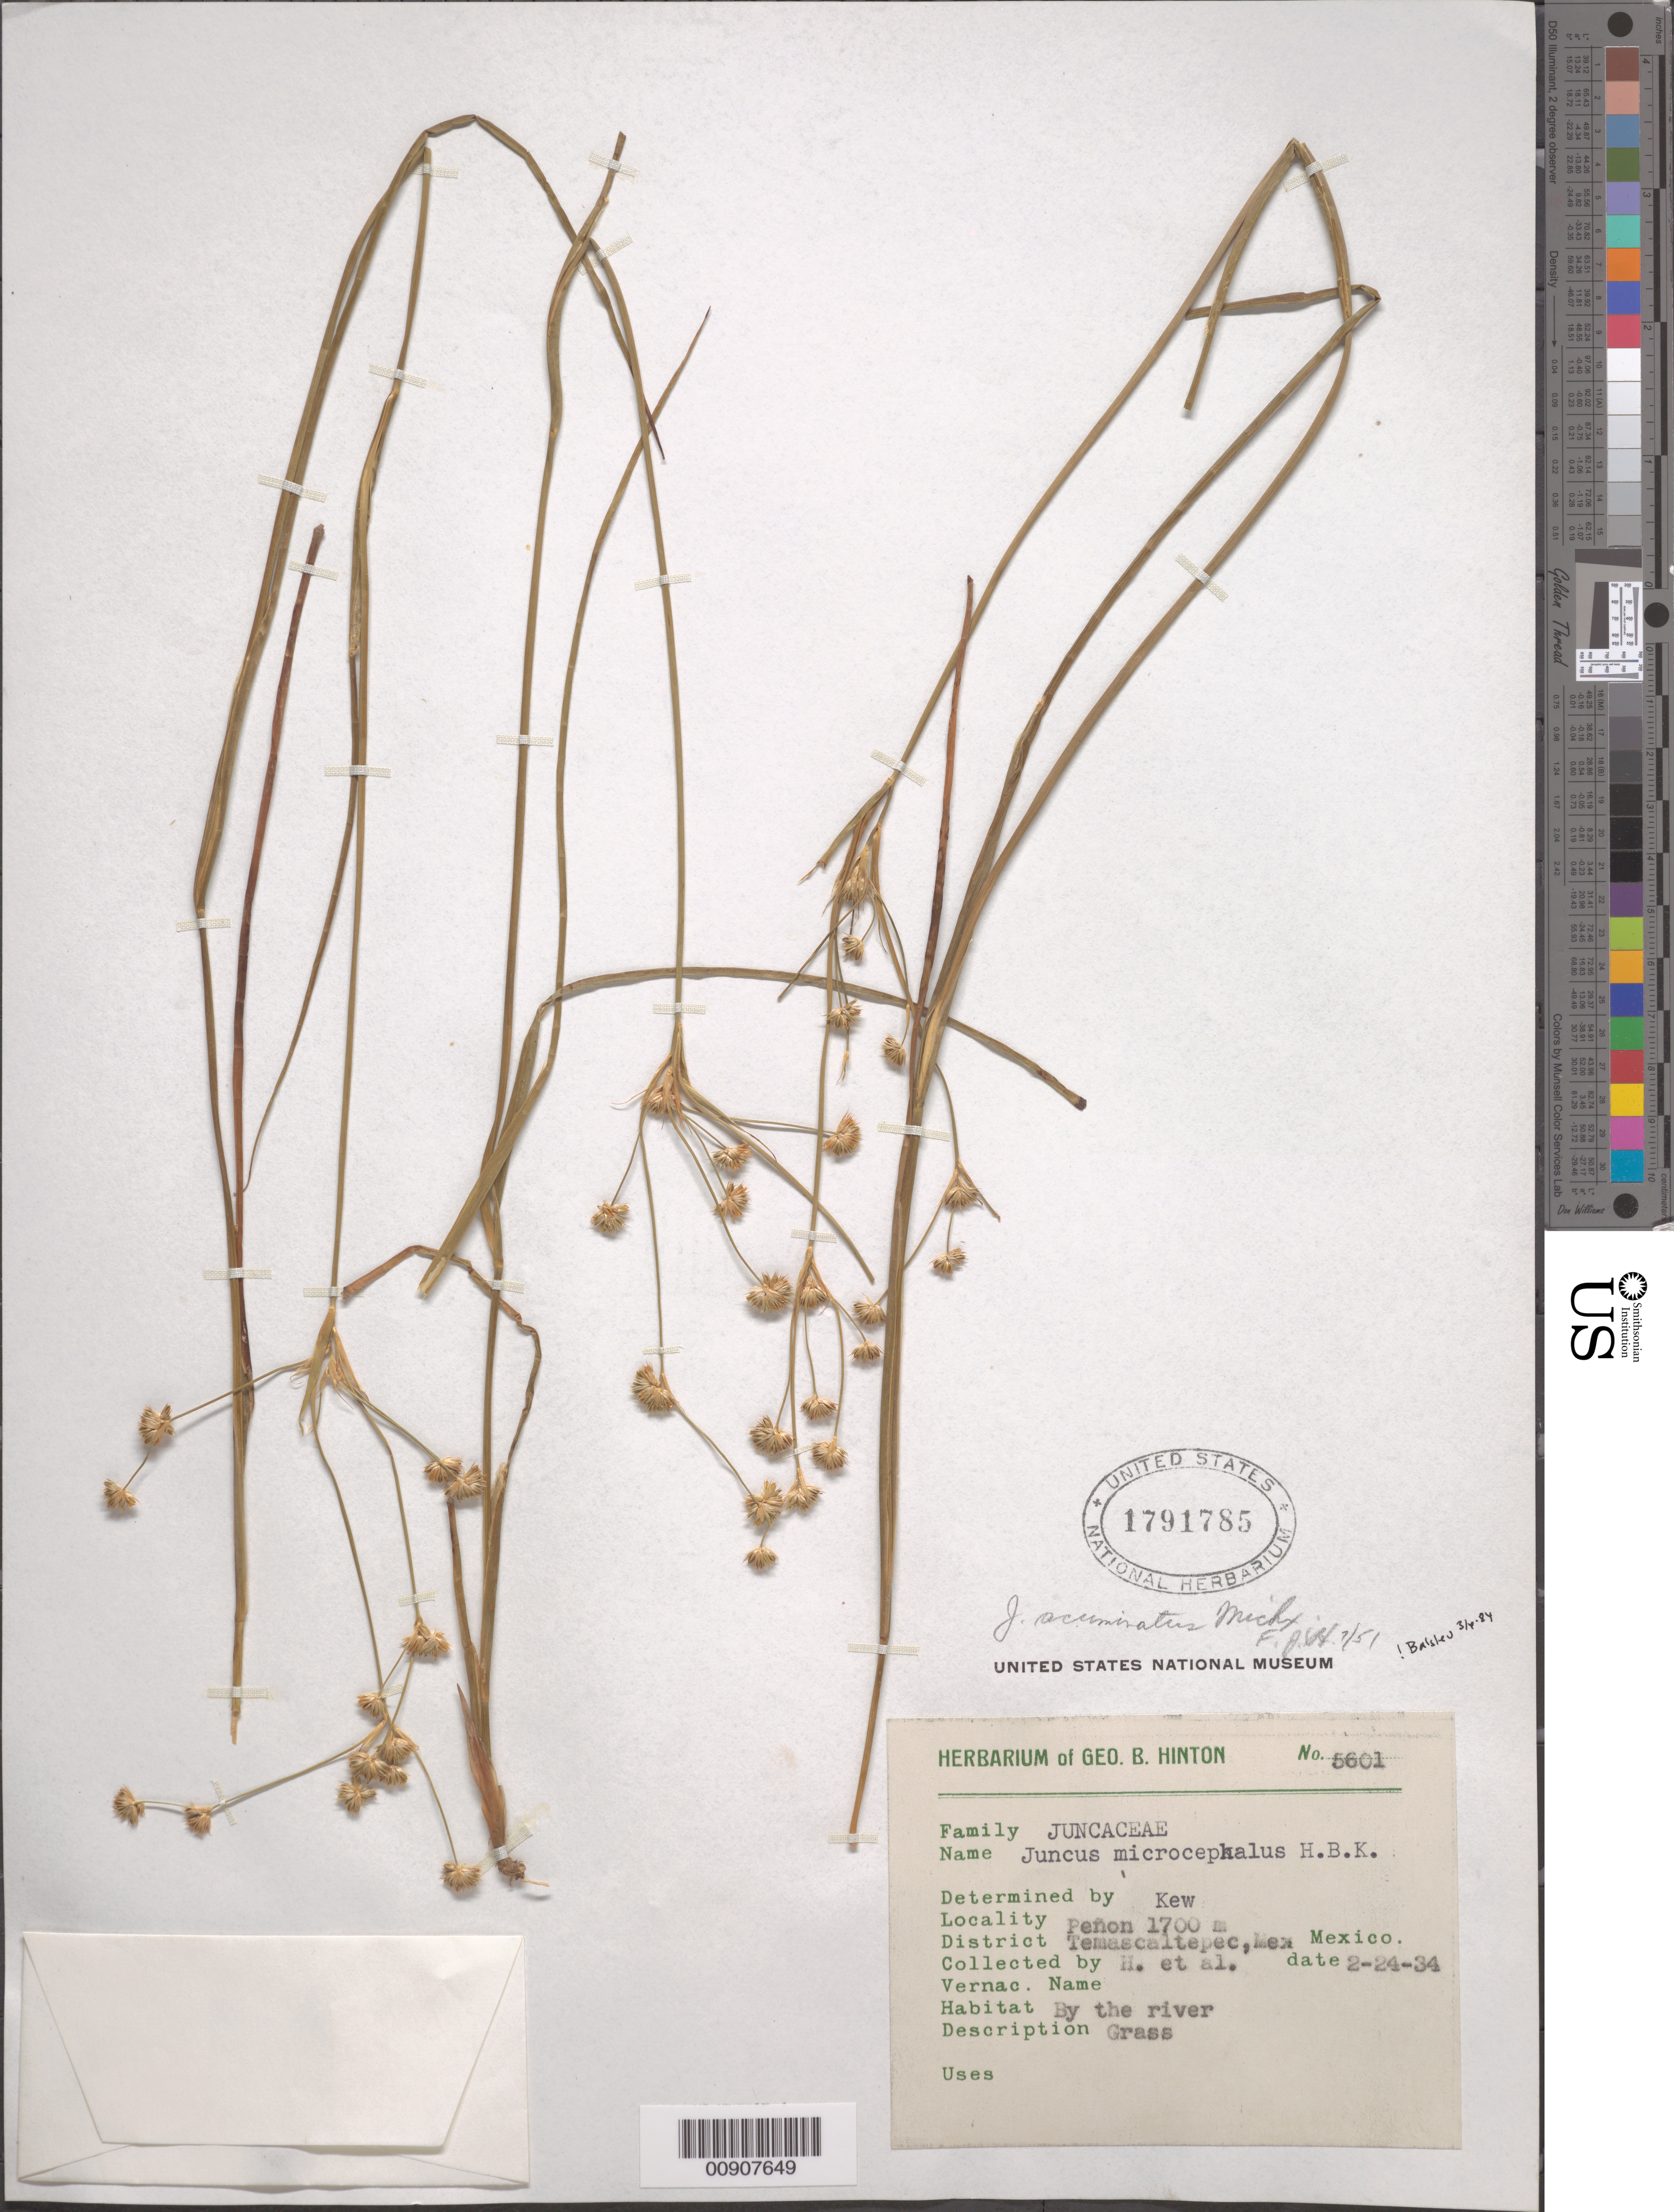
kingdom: Plantae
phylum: Tracheophyta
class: Liliopsida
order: Poales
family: Juncaceae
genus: Juncus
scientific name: Juncus acuminatus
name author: Michx.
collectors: G. B. Hinton & et al.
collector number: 5601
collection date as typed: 24 Feb 1934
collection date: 1934-02-24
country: Mexico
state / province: México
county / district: Temascaltepec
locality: Peñon, District of Temascaltepec, State of México.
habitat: By the river.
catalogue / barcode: US 1791785